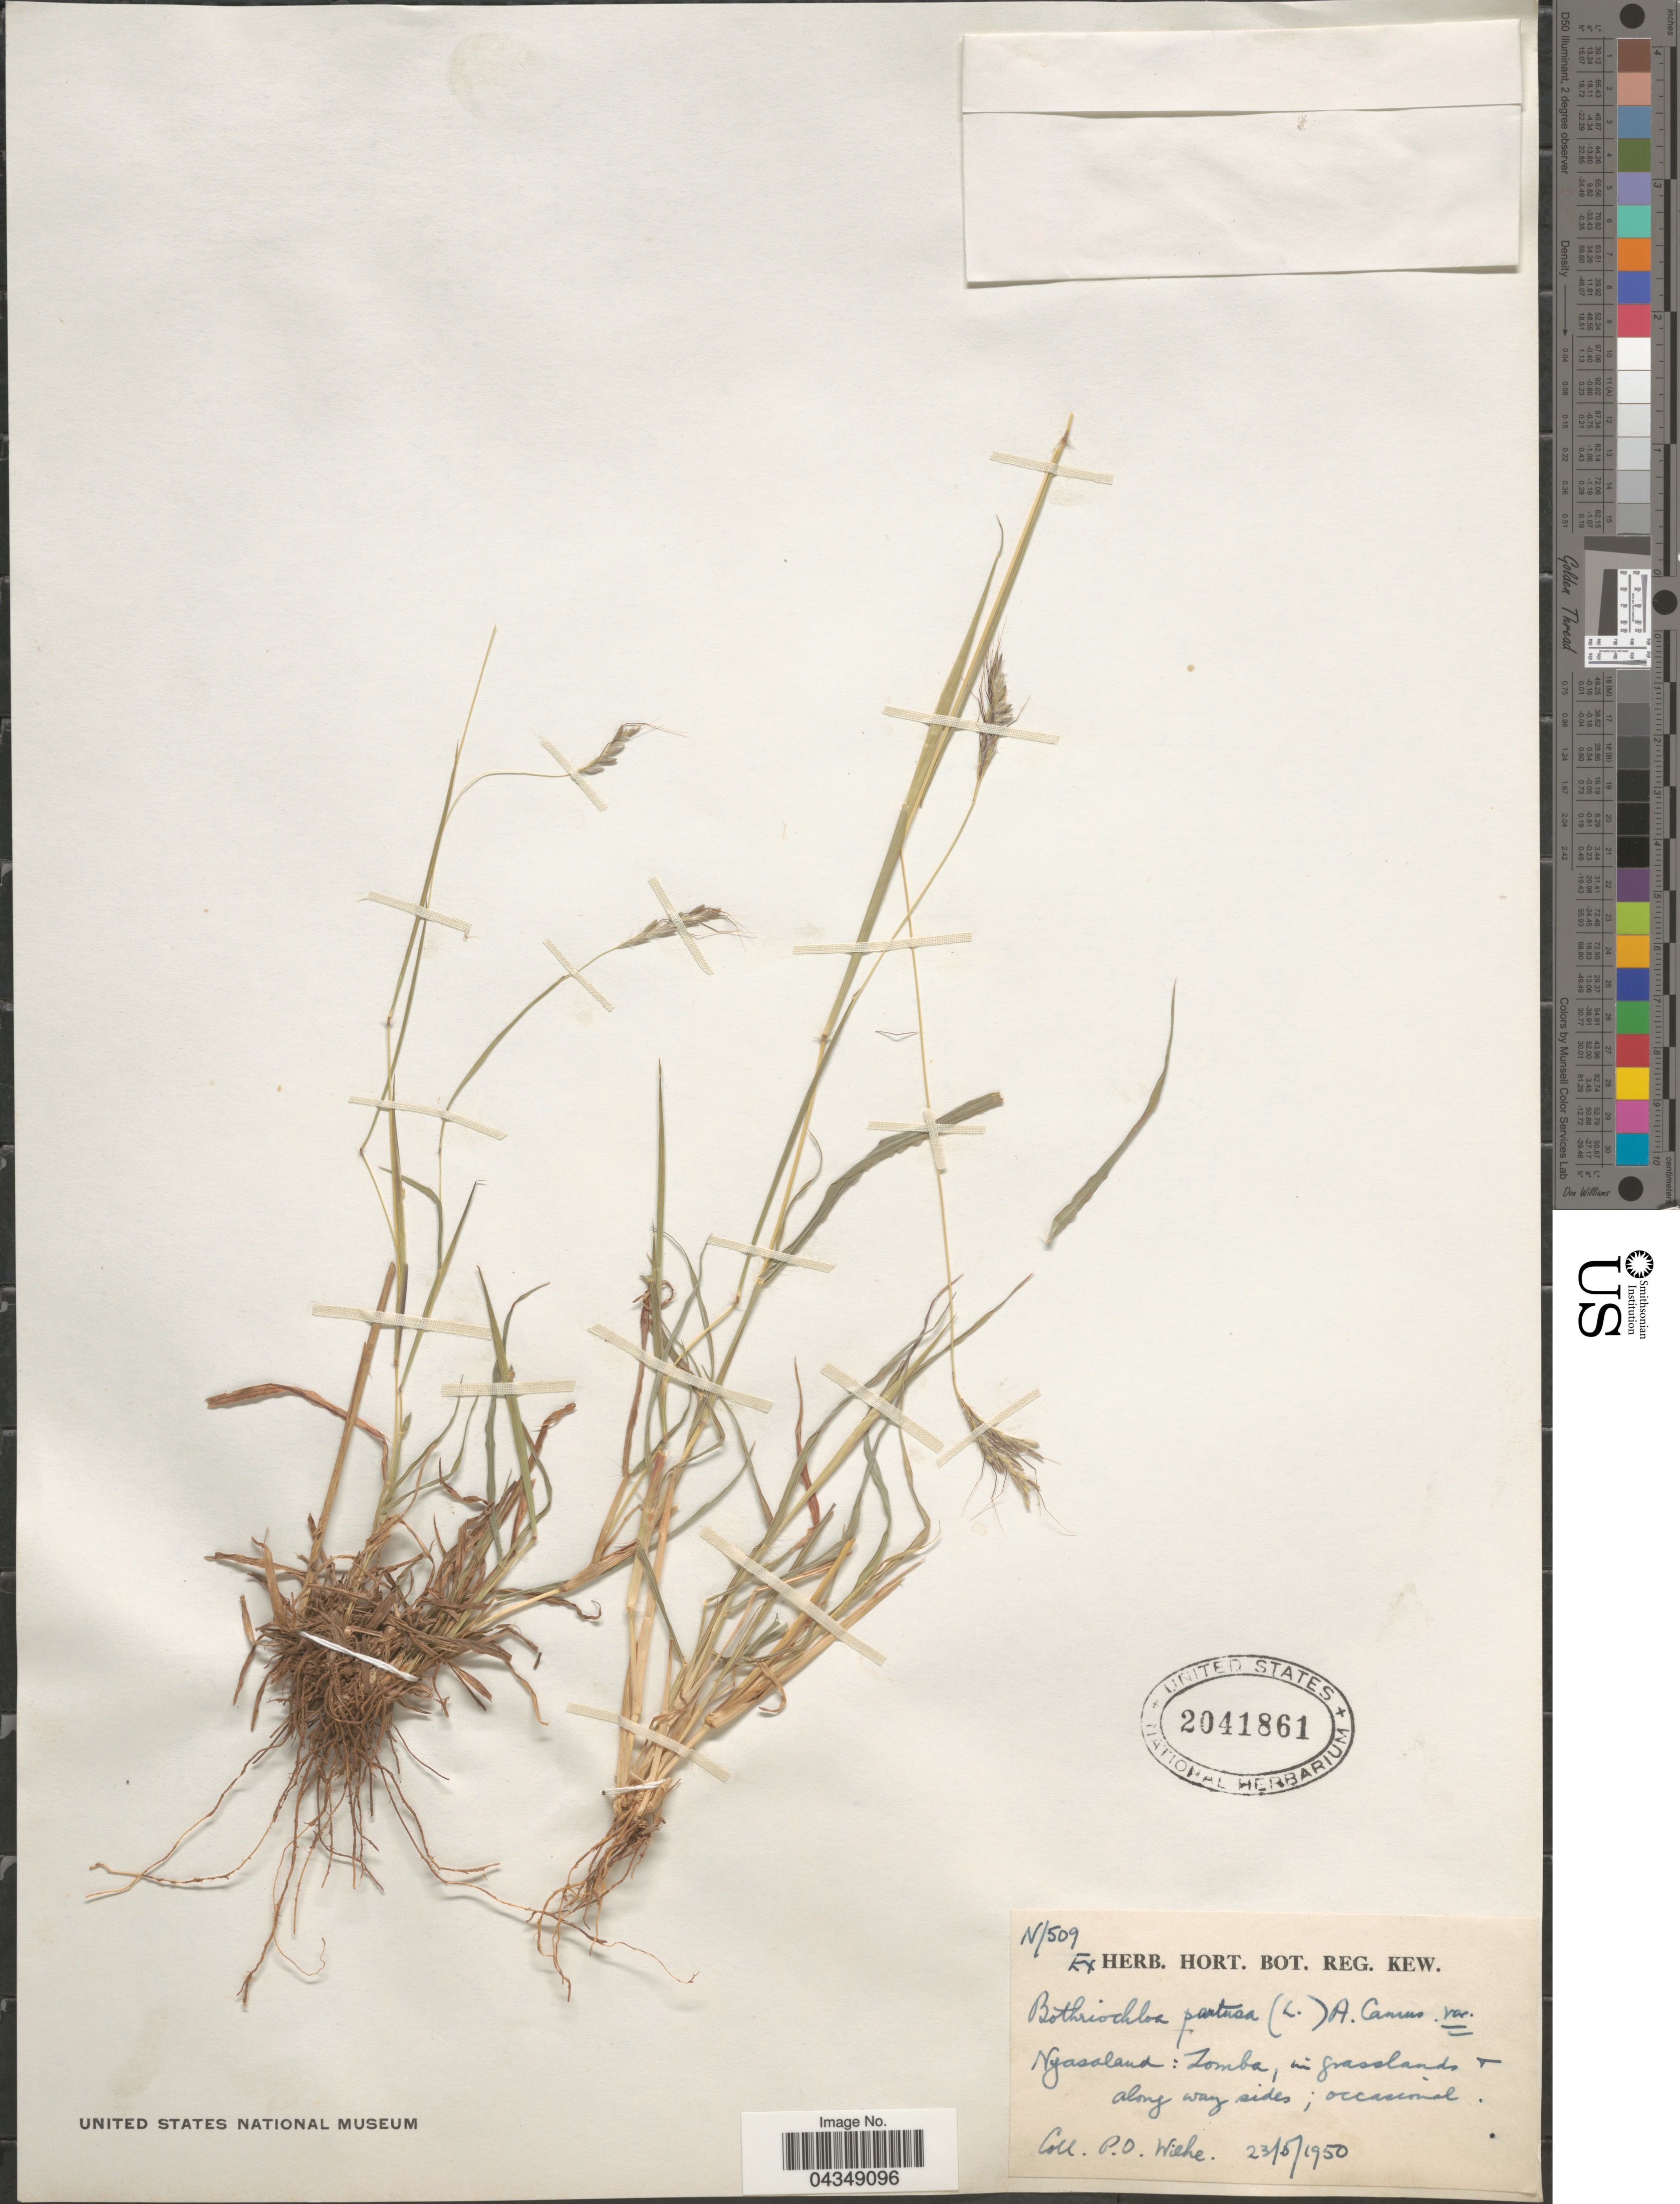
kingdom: Plantae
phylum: Tracheophyta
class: Liliopsida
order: Poales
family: Poaceae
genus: Bothriochloa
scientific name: Bothriochloa insculpta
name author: (Hochst. ex A. Rich.) A. Camus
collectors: P. Wiehe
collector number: N509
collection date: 1950-05-23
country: Malawi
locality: Nyasaland: Zomba.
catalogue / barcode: US 2041861